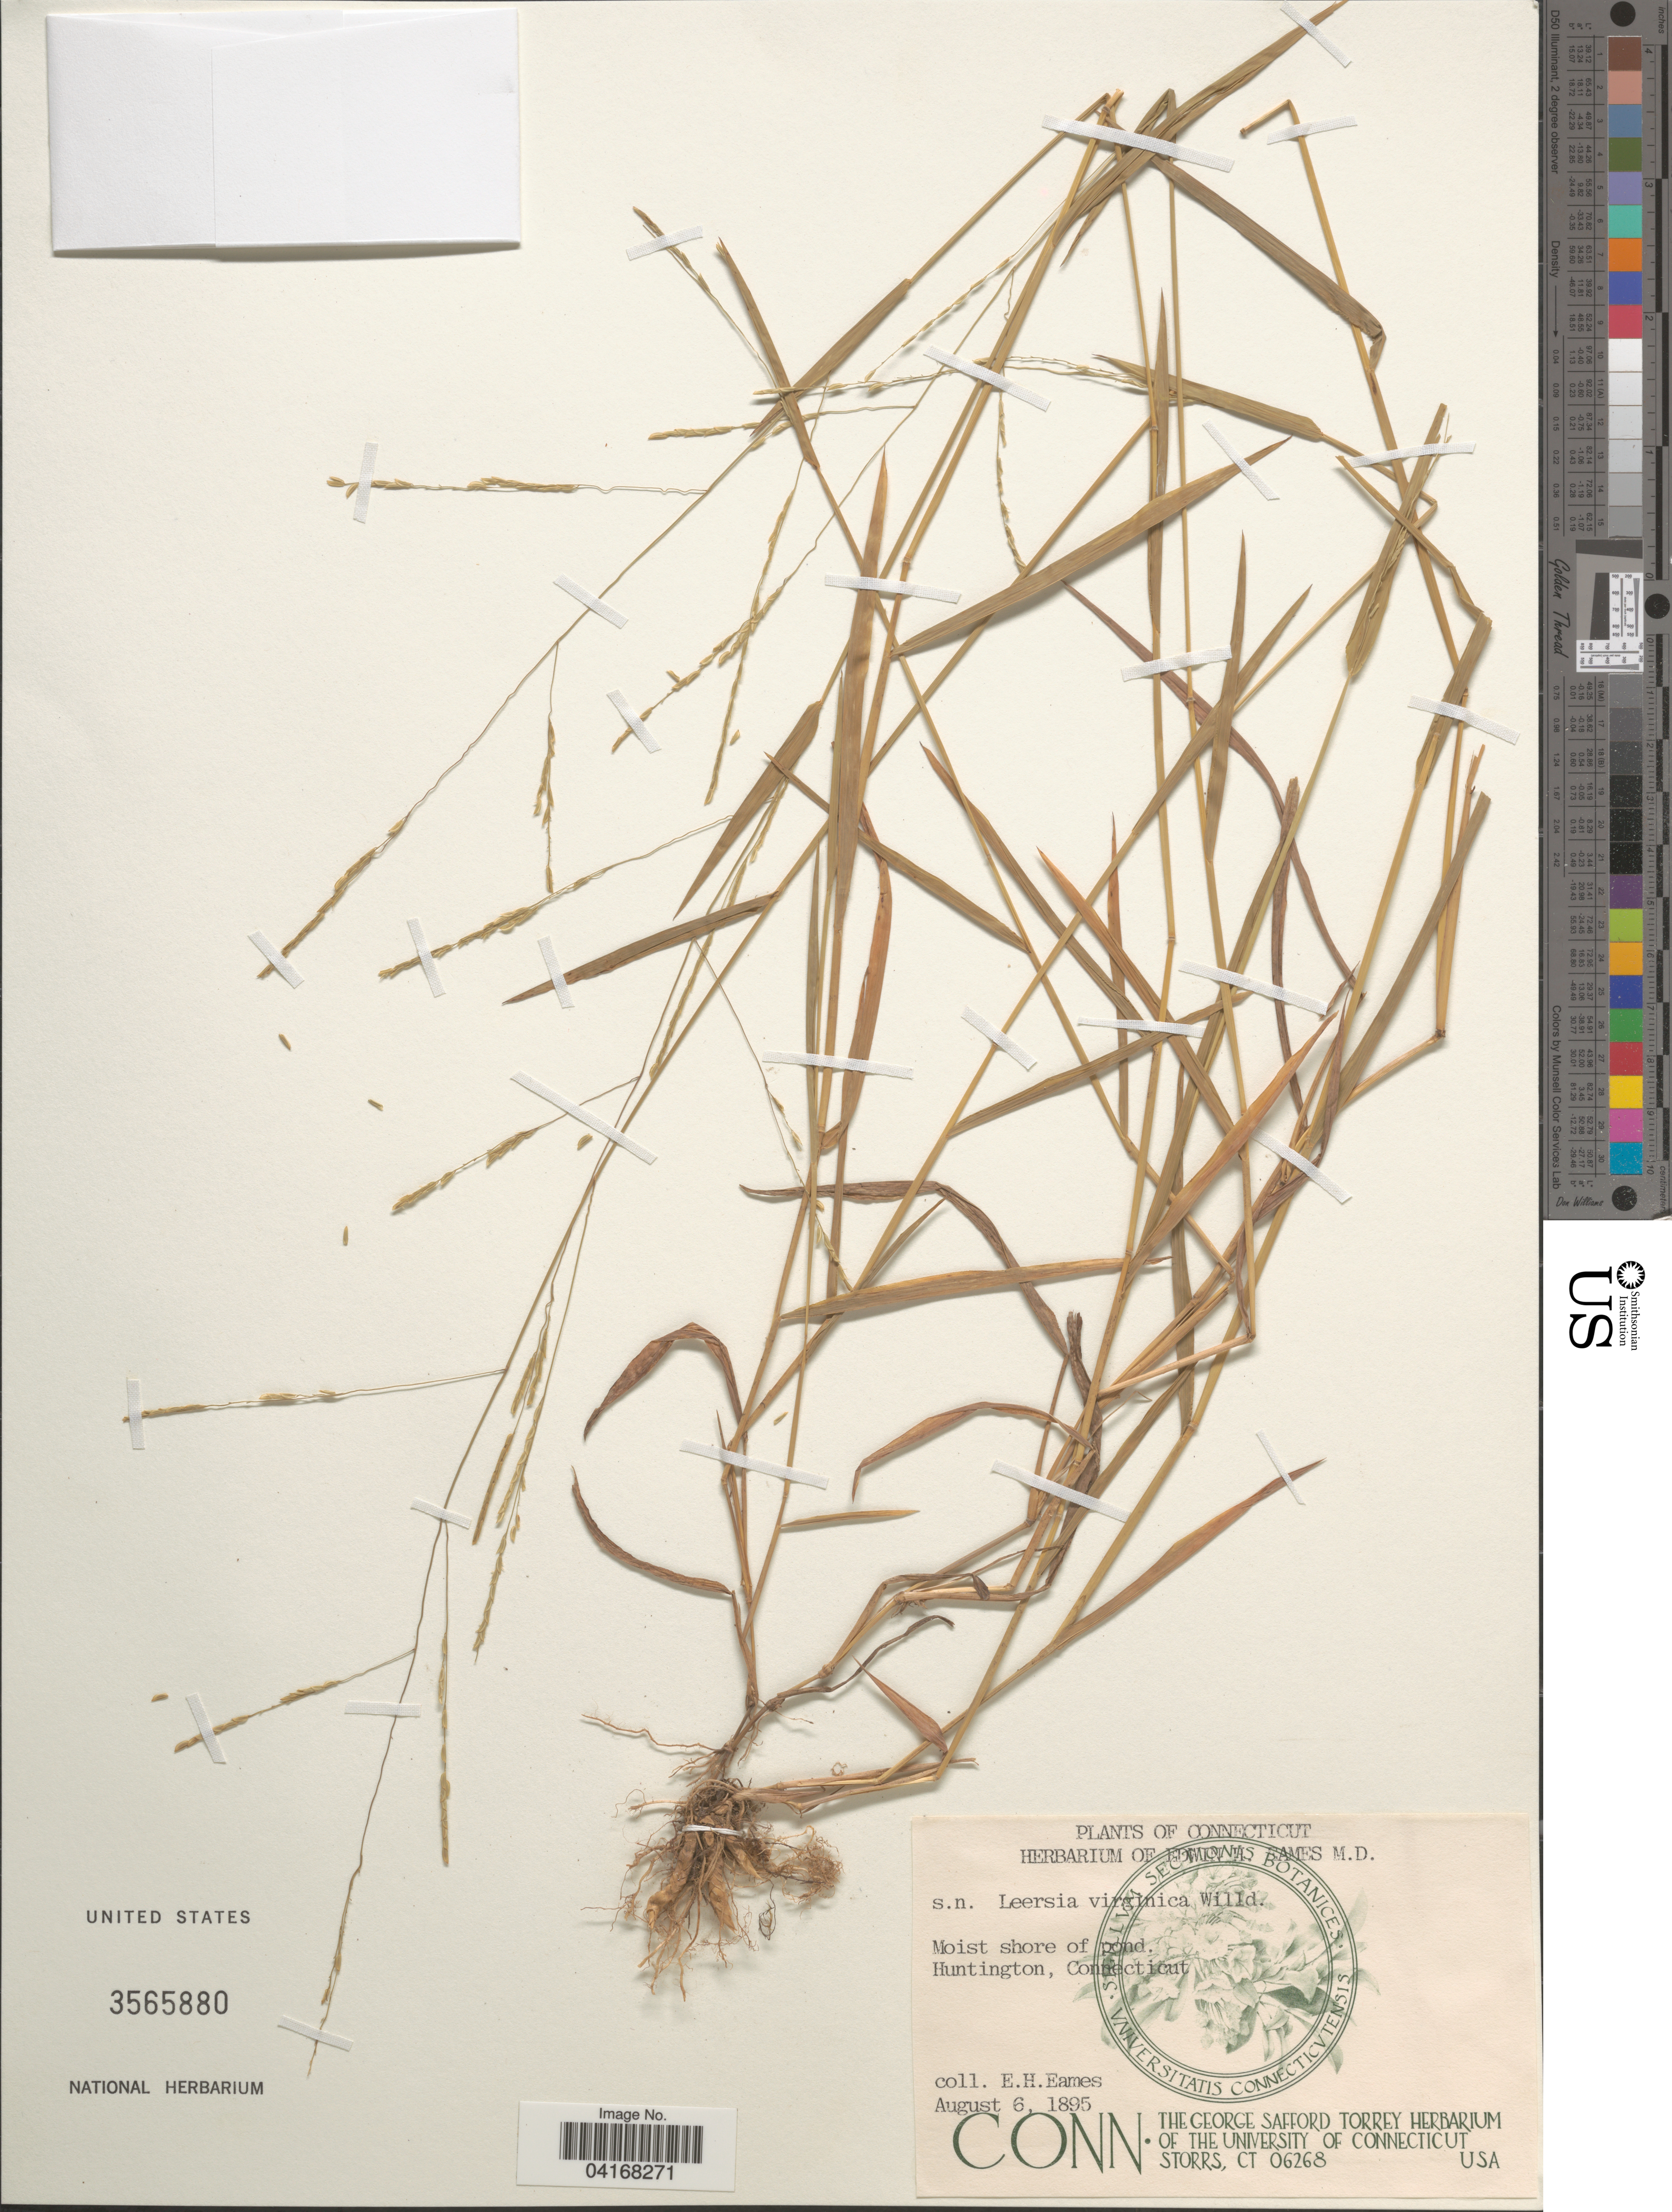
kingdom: Plantae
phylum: Tracheophyta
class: Liliopsida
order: Poales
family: Poaceae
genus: Leersia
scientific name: Leersia virginica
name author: Willd.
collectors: E. H. Eames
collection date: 1895-08-06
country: United States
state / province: Connecticut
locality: Moist shore of pond. Huntington.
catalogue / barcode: US 3565880